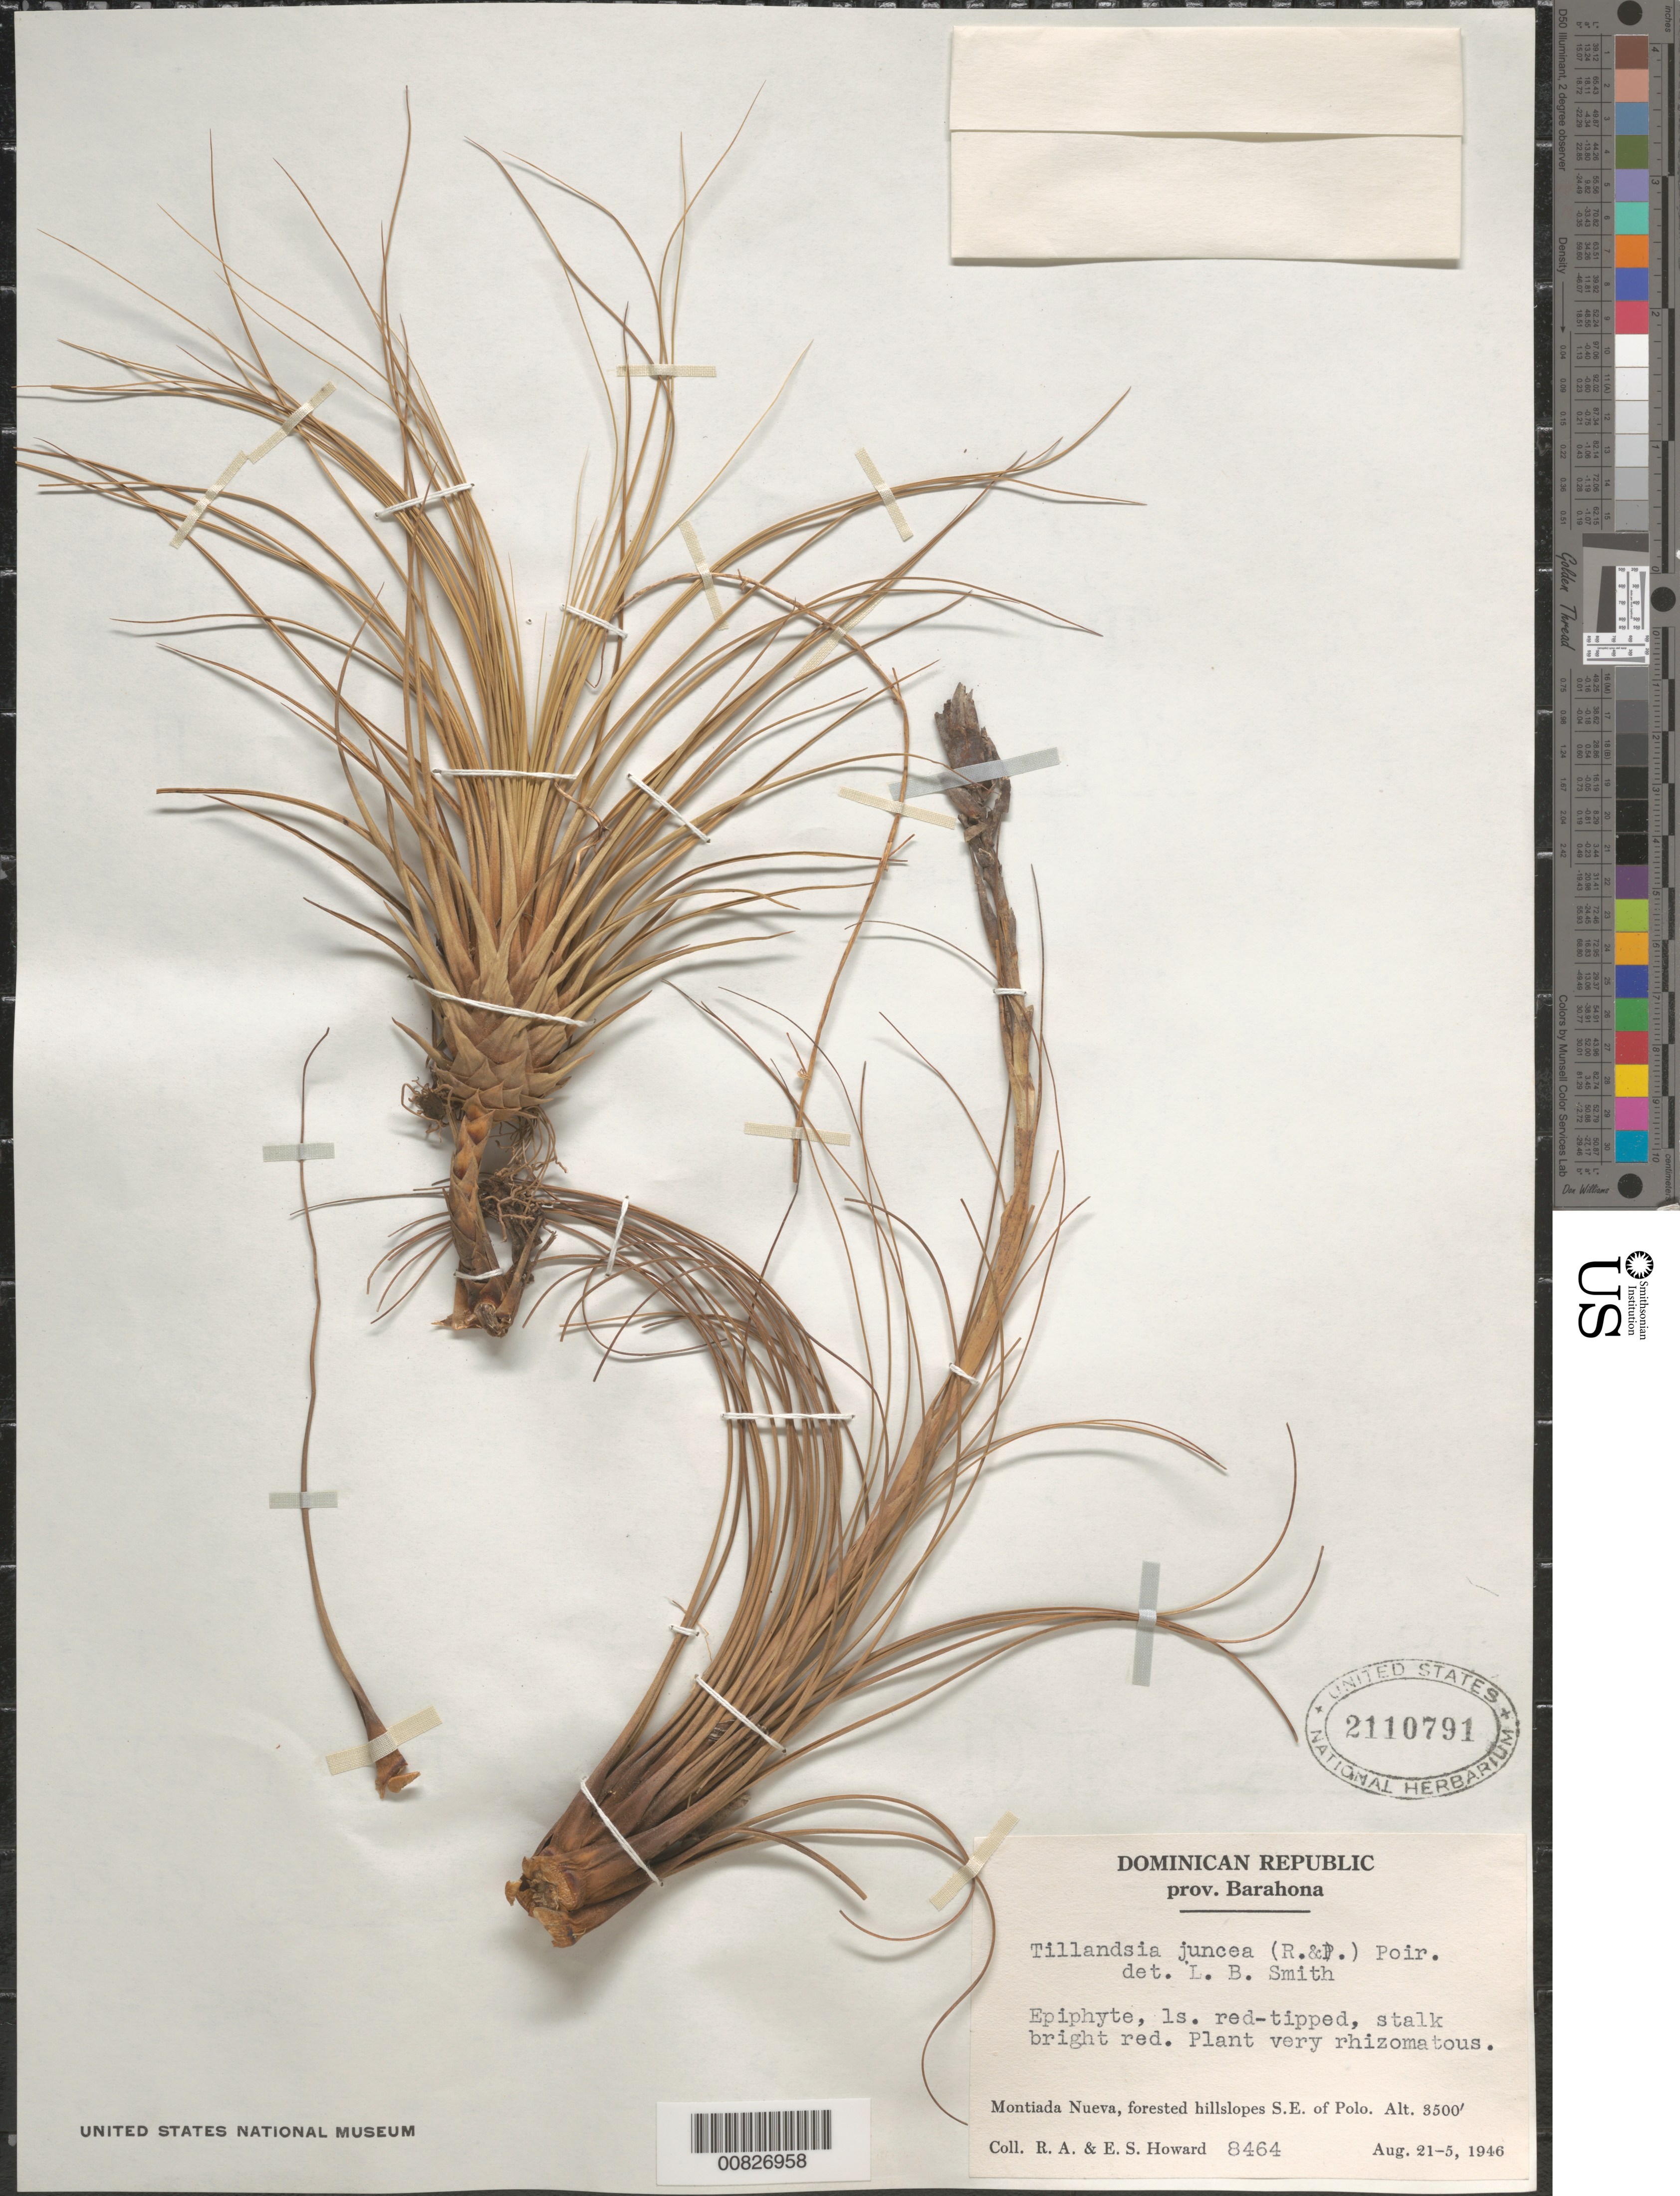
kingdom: Plantae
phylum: Tracheophyta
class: Liliopsida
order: Poales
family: Bromeliaceae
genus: Tillandsia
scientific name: Tillandsia juncea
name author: (Ruiz & Pav.) Poir.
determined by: Smith, Lyman B., (US), NMNH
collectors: R. A. Howard & E. S. Howard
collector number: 8464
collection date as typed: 21 Aug 1946 to 25 Aug 1946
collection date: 1946-08-21/1946-08-25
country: Dominican Republic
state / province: Barahona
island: Hispaniola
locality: Montiada Nueva, forested hillslopes S. E. of Polo.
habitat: Forested hillslopes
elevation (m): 1067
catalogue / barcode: US 2110791